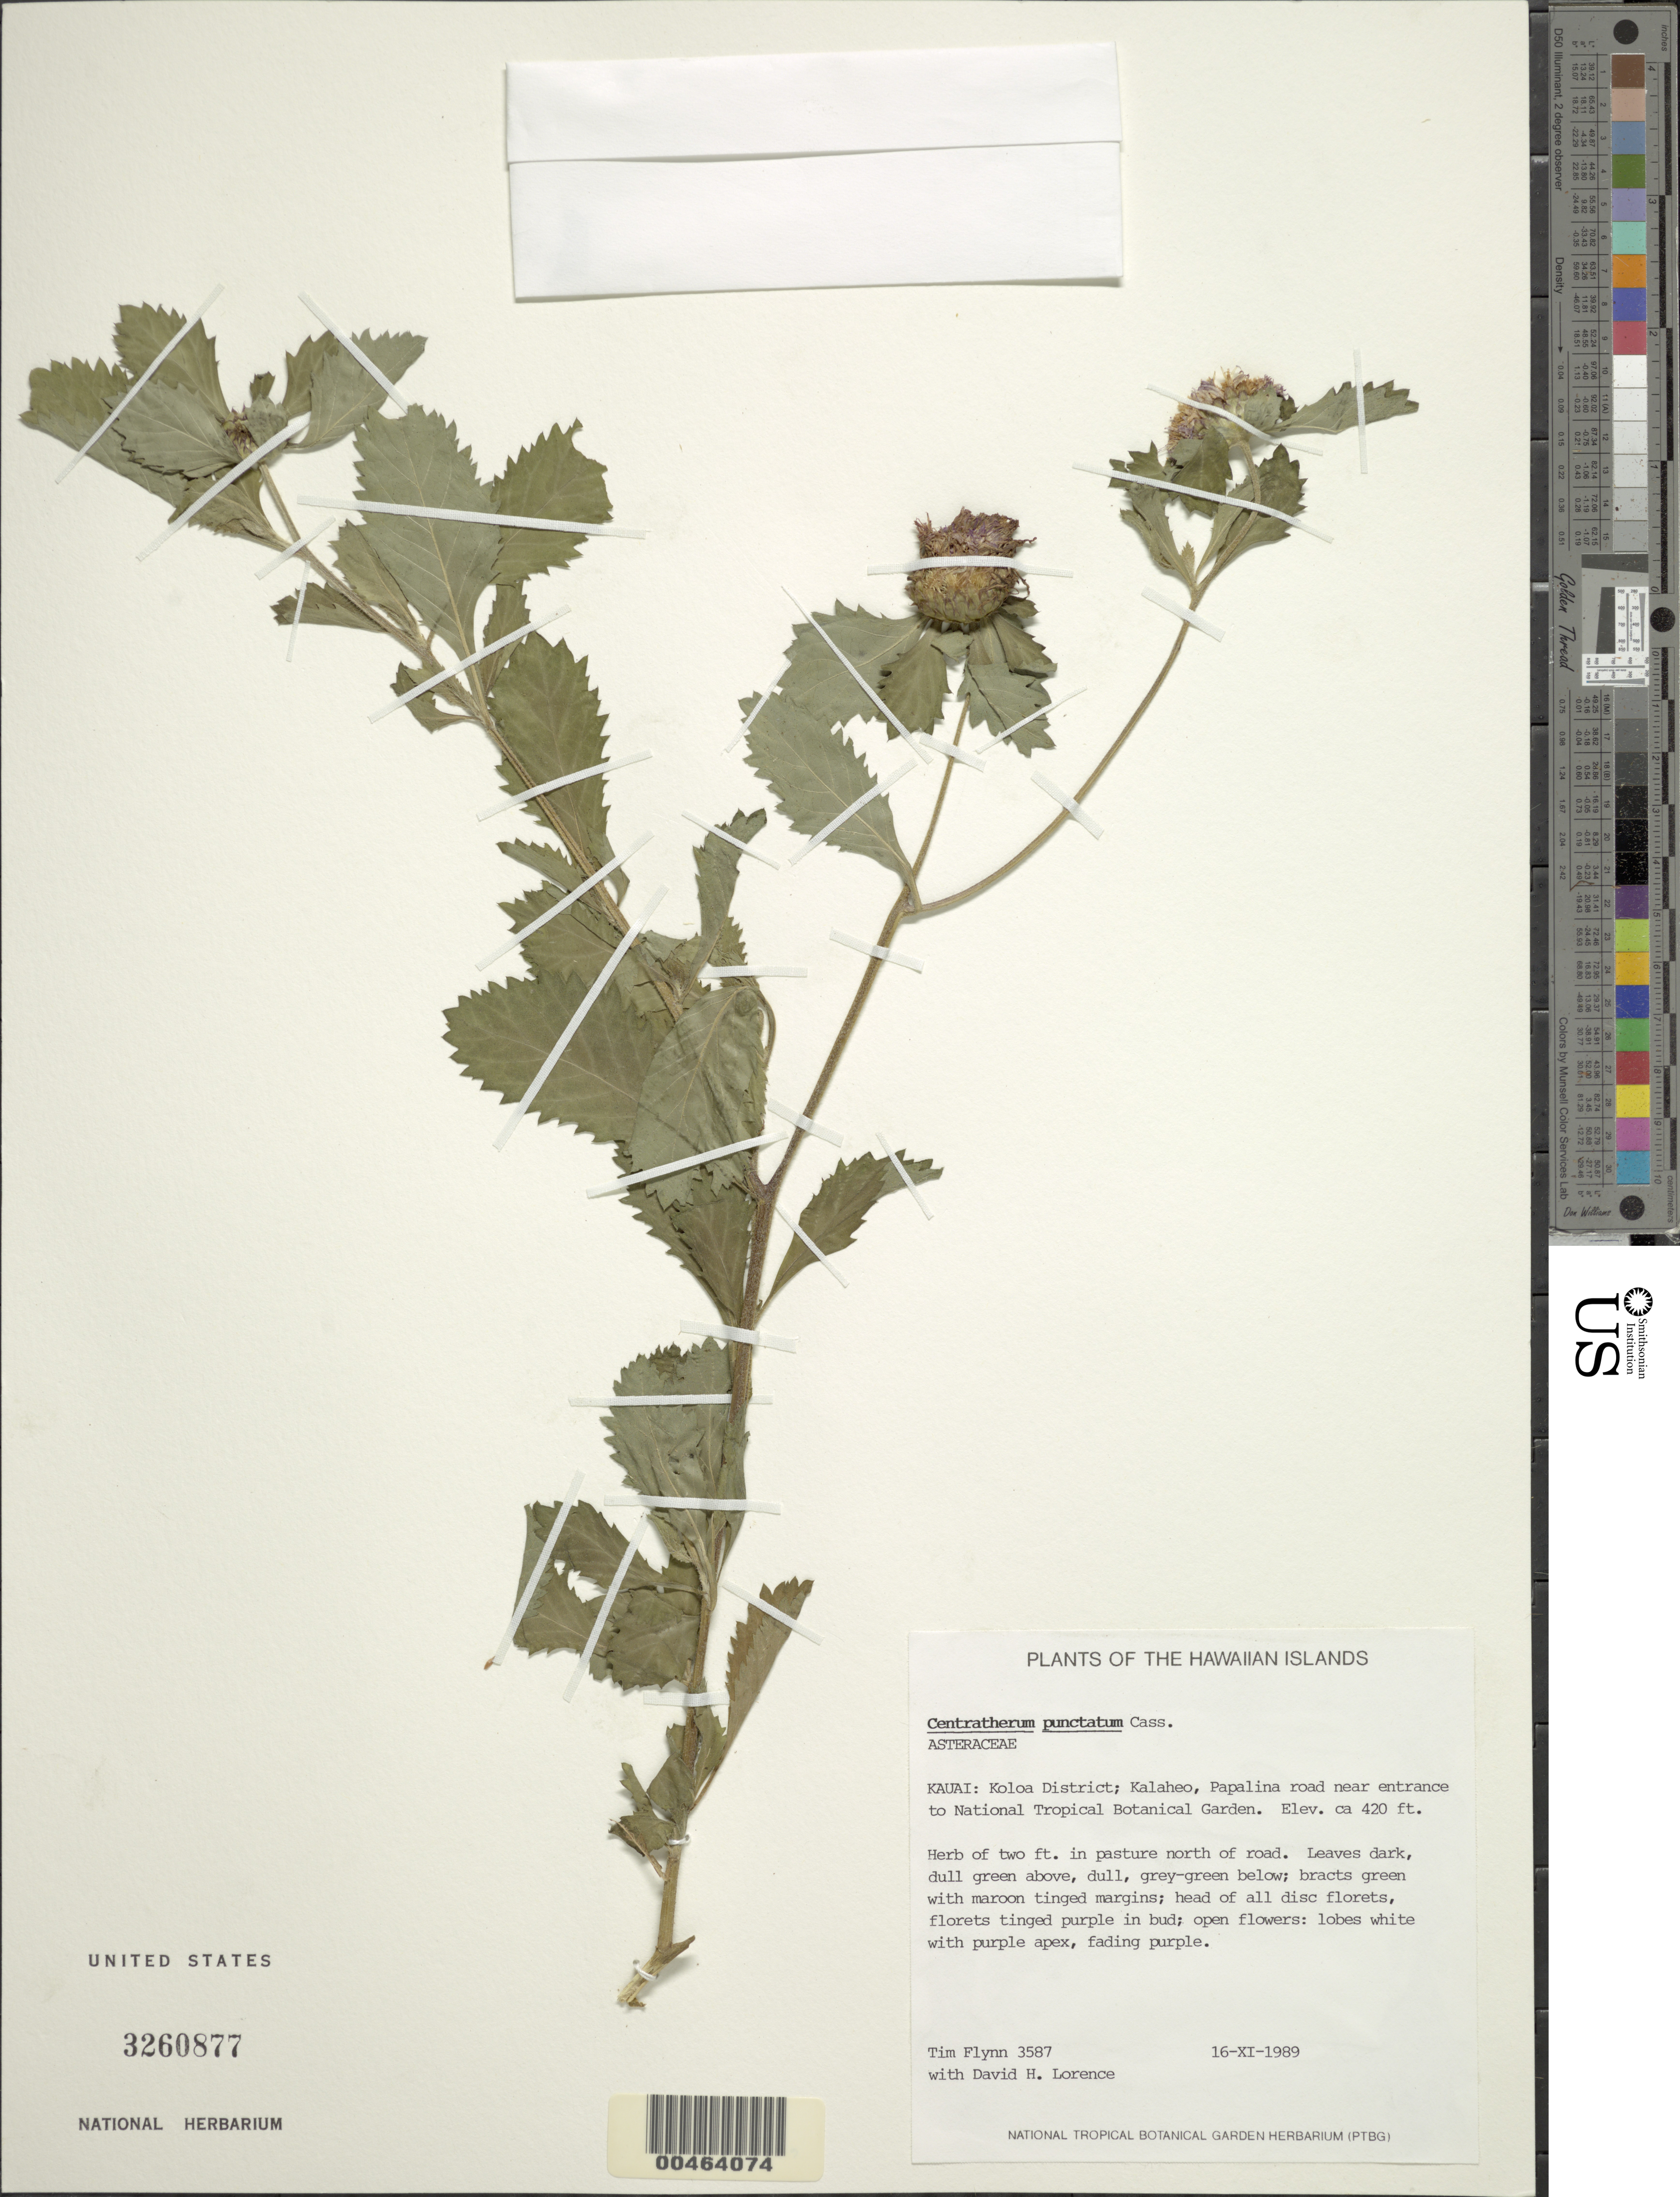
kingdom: Plantae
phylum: Tracheophyta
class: Magnoliopsida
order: Asterales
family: Asteraceae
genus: Centratherum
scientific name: Centratherum punctatum subsp. punctatum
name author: Cass.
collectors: T. W. Flynn & D. Lorence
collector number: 3587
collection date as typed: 16 Nov 1989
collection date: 1989-11-16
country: United States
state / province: Hawaii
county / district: Kauai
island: Kaua'i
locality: Koloa District; Kalaheo, Papalina road near entrance to National Tropical Botanical Garden, in pasture north of road.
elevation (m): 128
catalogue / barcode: US 3260877